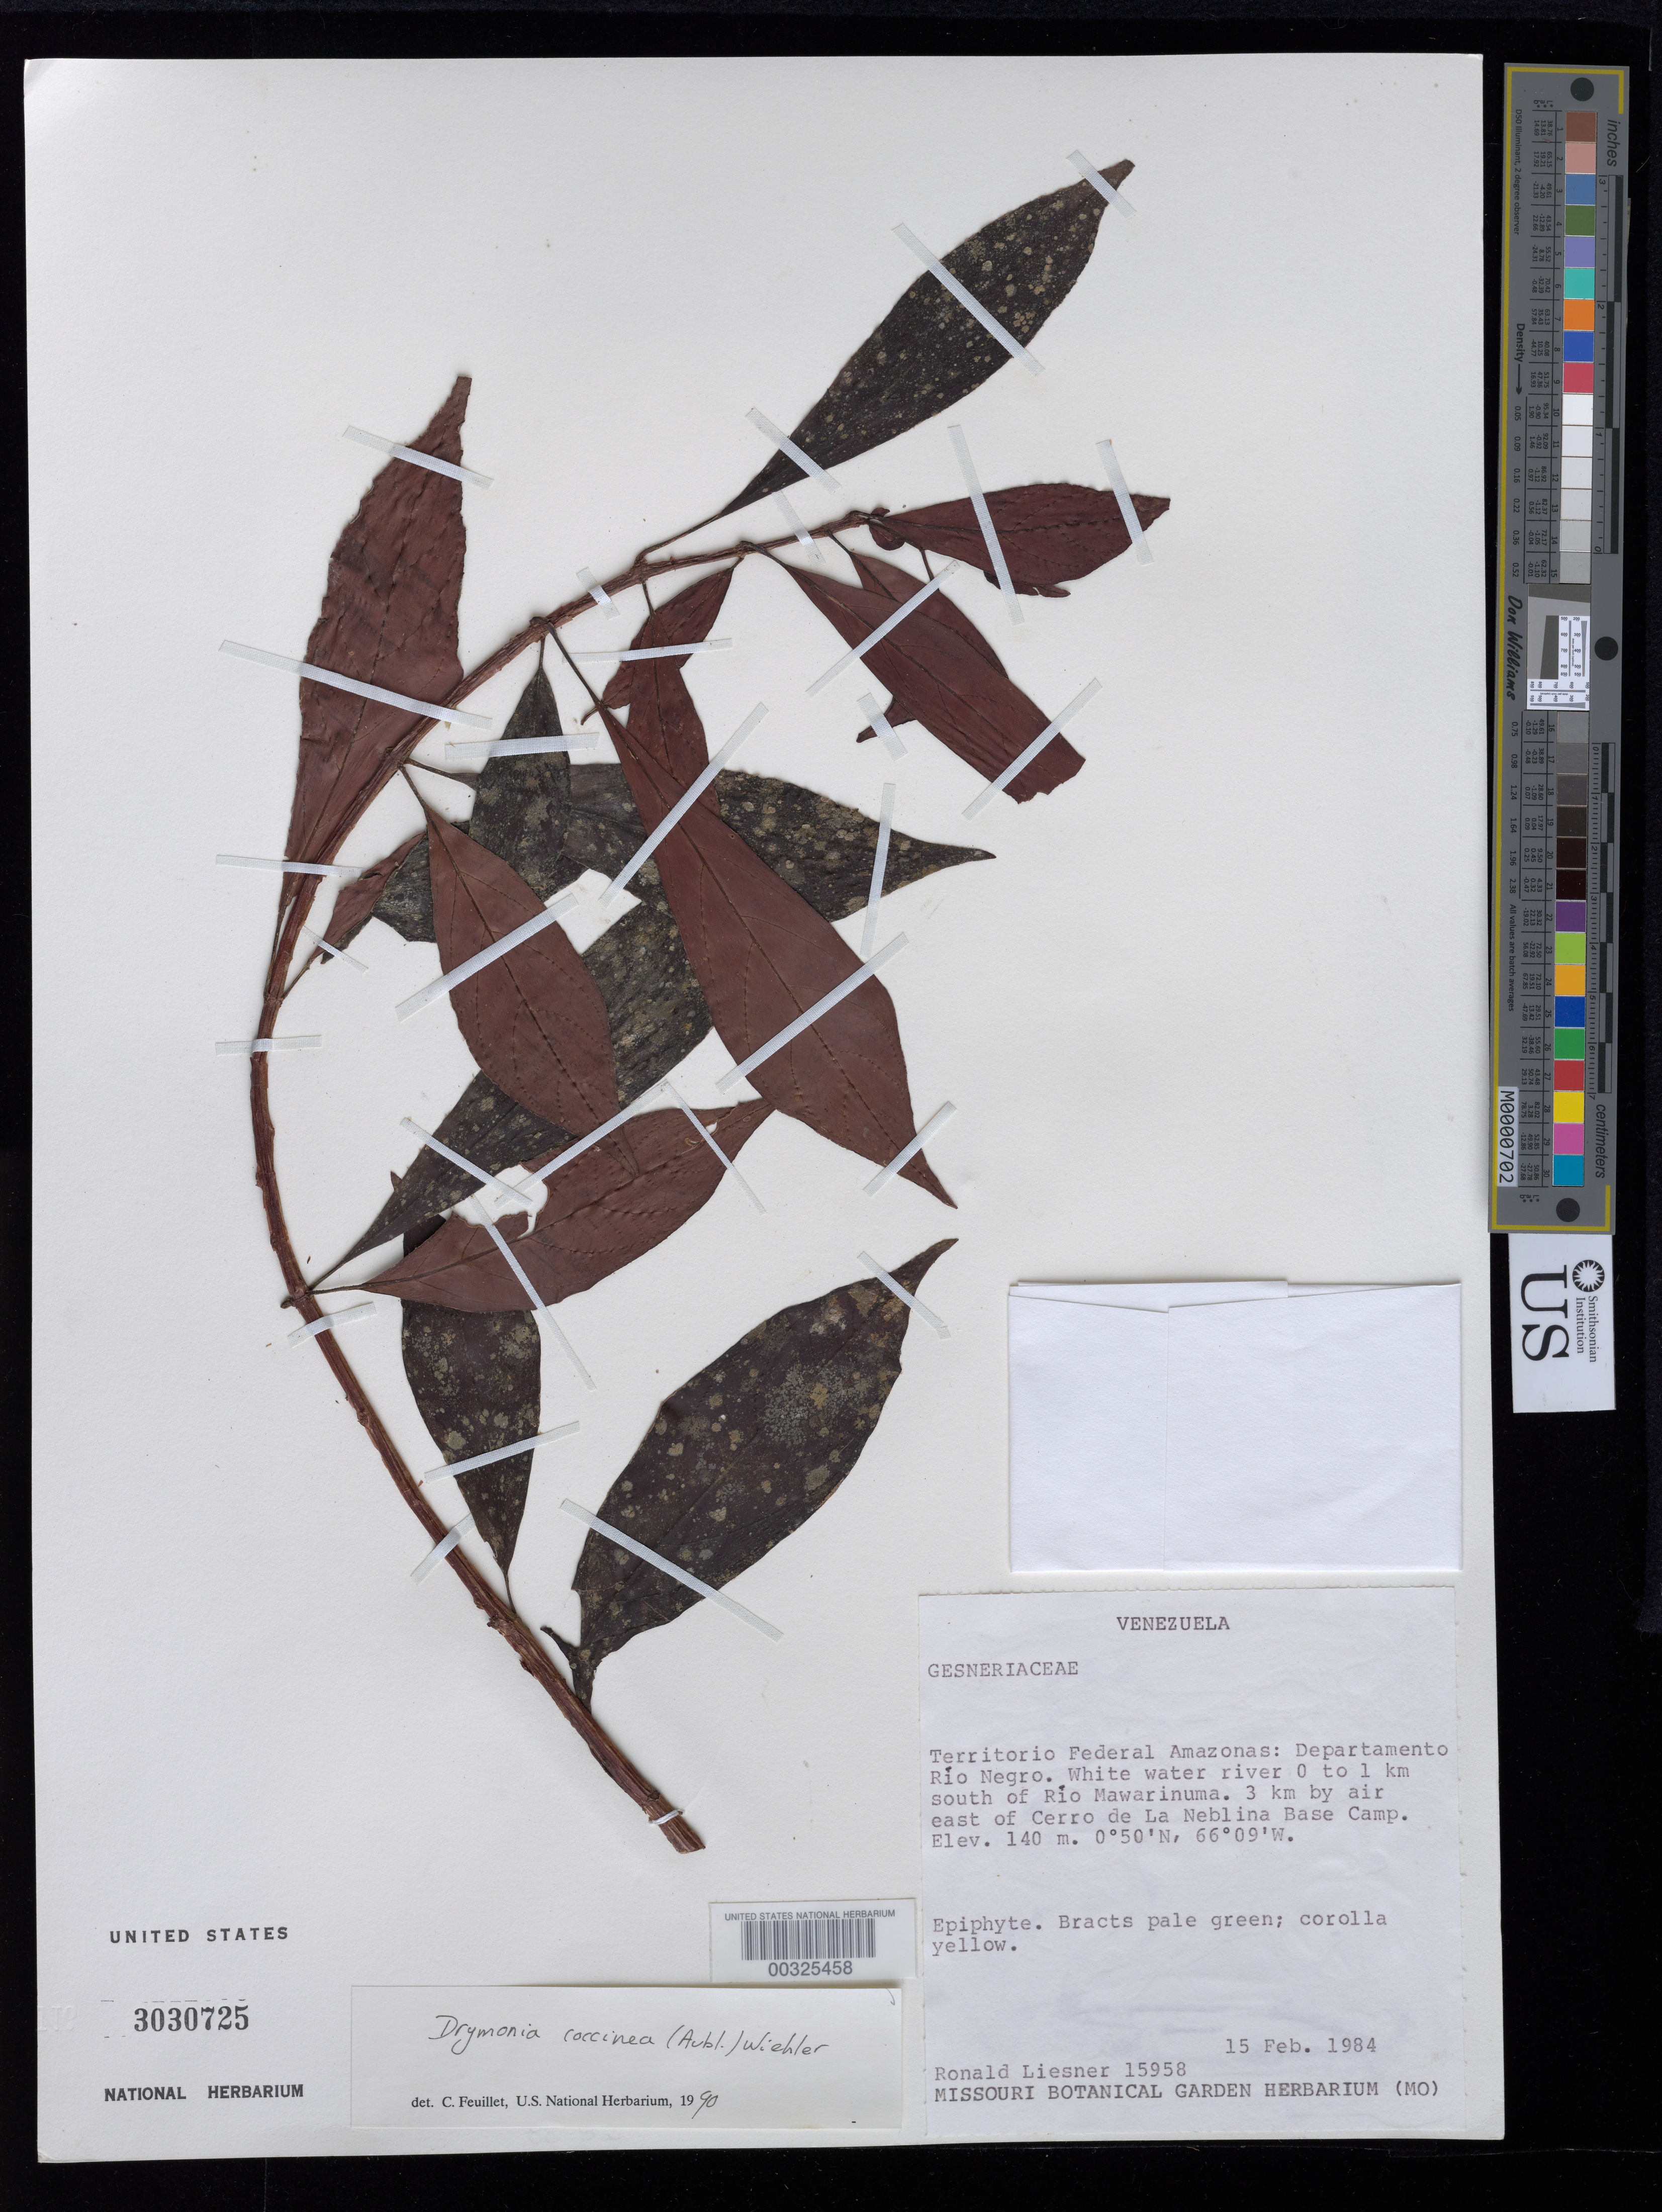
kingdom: Plantae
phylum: Tracheophyta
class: Magnoliopsida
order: Lamiales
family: Gesneriaceae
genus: Drymonia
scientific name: Drymonia coccinea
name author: (Aubl.) Wiehler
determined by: Feuillet, C.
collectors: R. L. Liesner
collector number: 15958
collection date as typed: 15 Feb 1984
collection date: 1984-02-15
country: Venezuela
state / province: Amazonas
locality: Rio Negro Dept., white water river 0 to 1 km S of Rio Mawarinuma, 3 km by air E of Cerro de la Neblina base camp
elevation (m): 140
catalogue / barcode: US 3030725